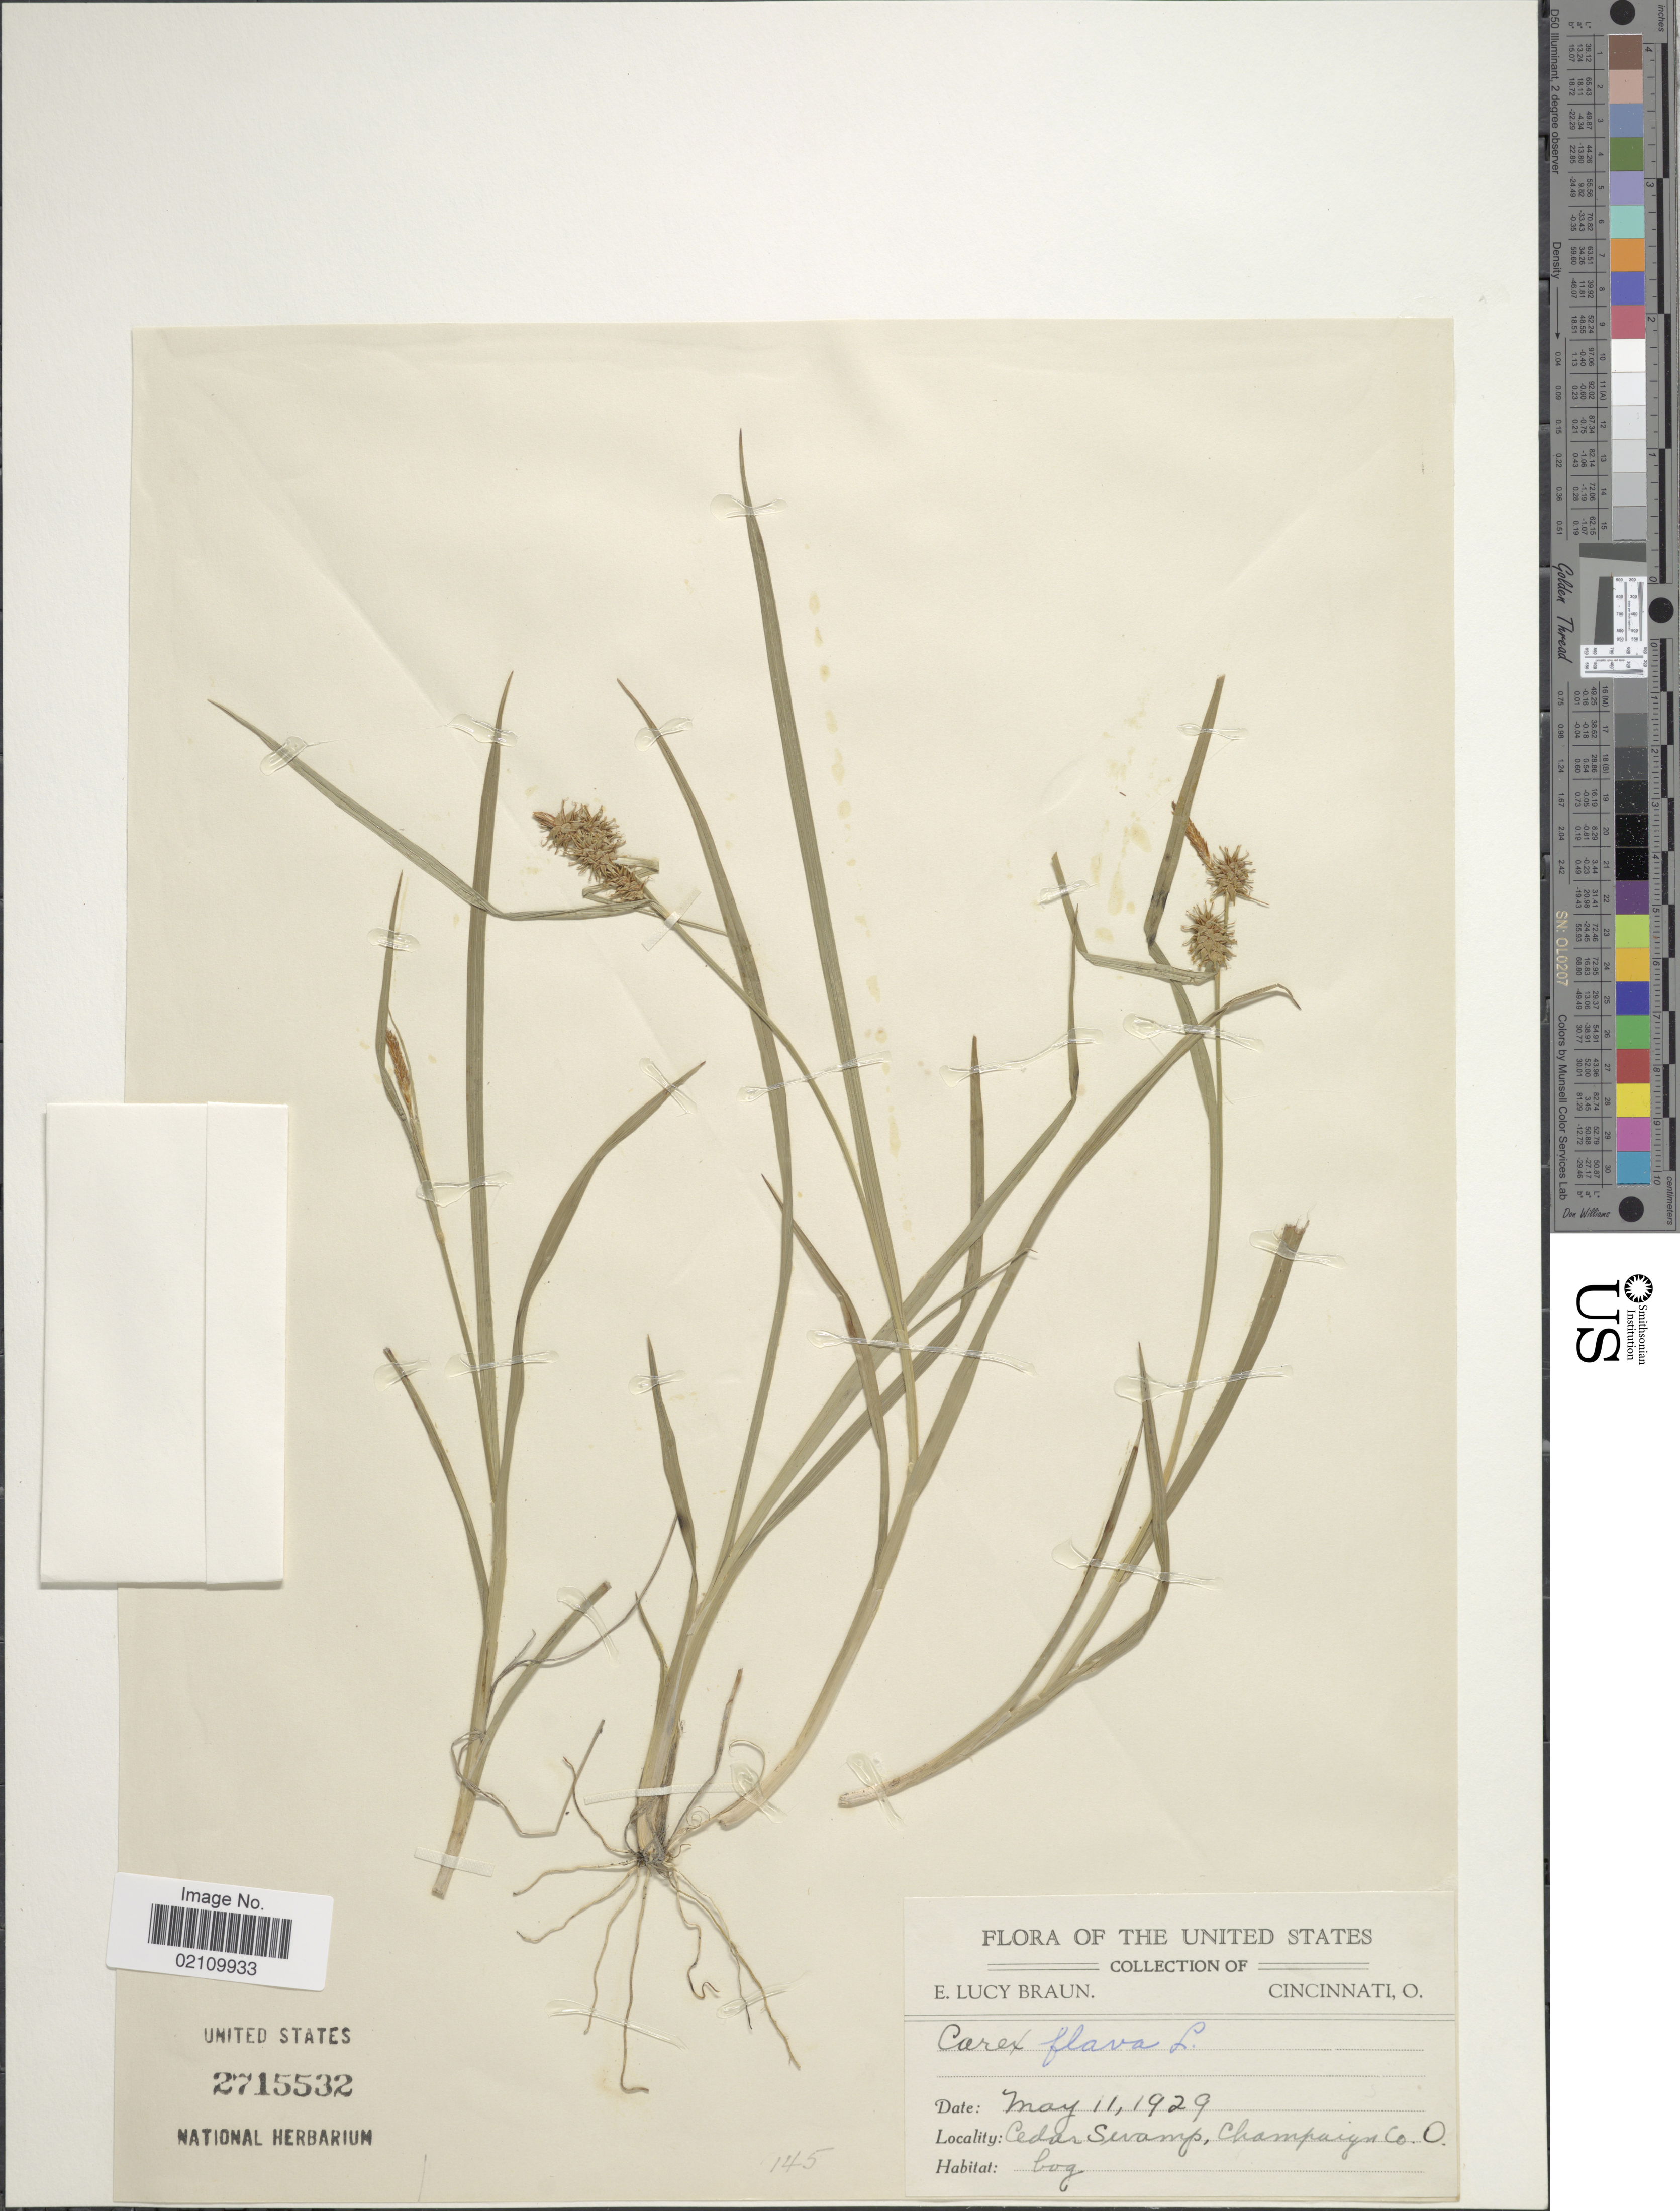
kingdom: Plantae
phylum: Tracheophyta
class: Liliopsida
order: Poales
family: Cyperaceae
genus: Carex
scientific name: Carex flava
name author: L.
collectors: E. L. Braun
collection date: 1929-05-11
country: United States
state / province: Ohio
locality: Cedar Swamp, Champaign Co., O.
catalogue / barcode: US 2715532